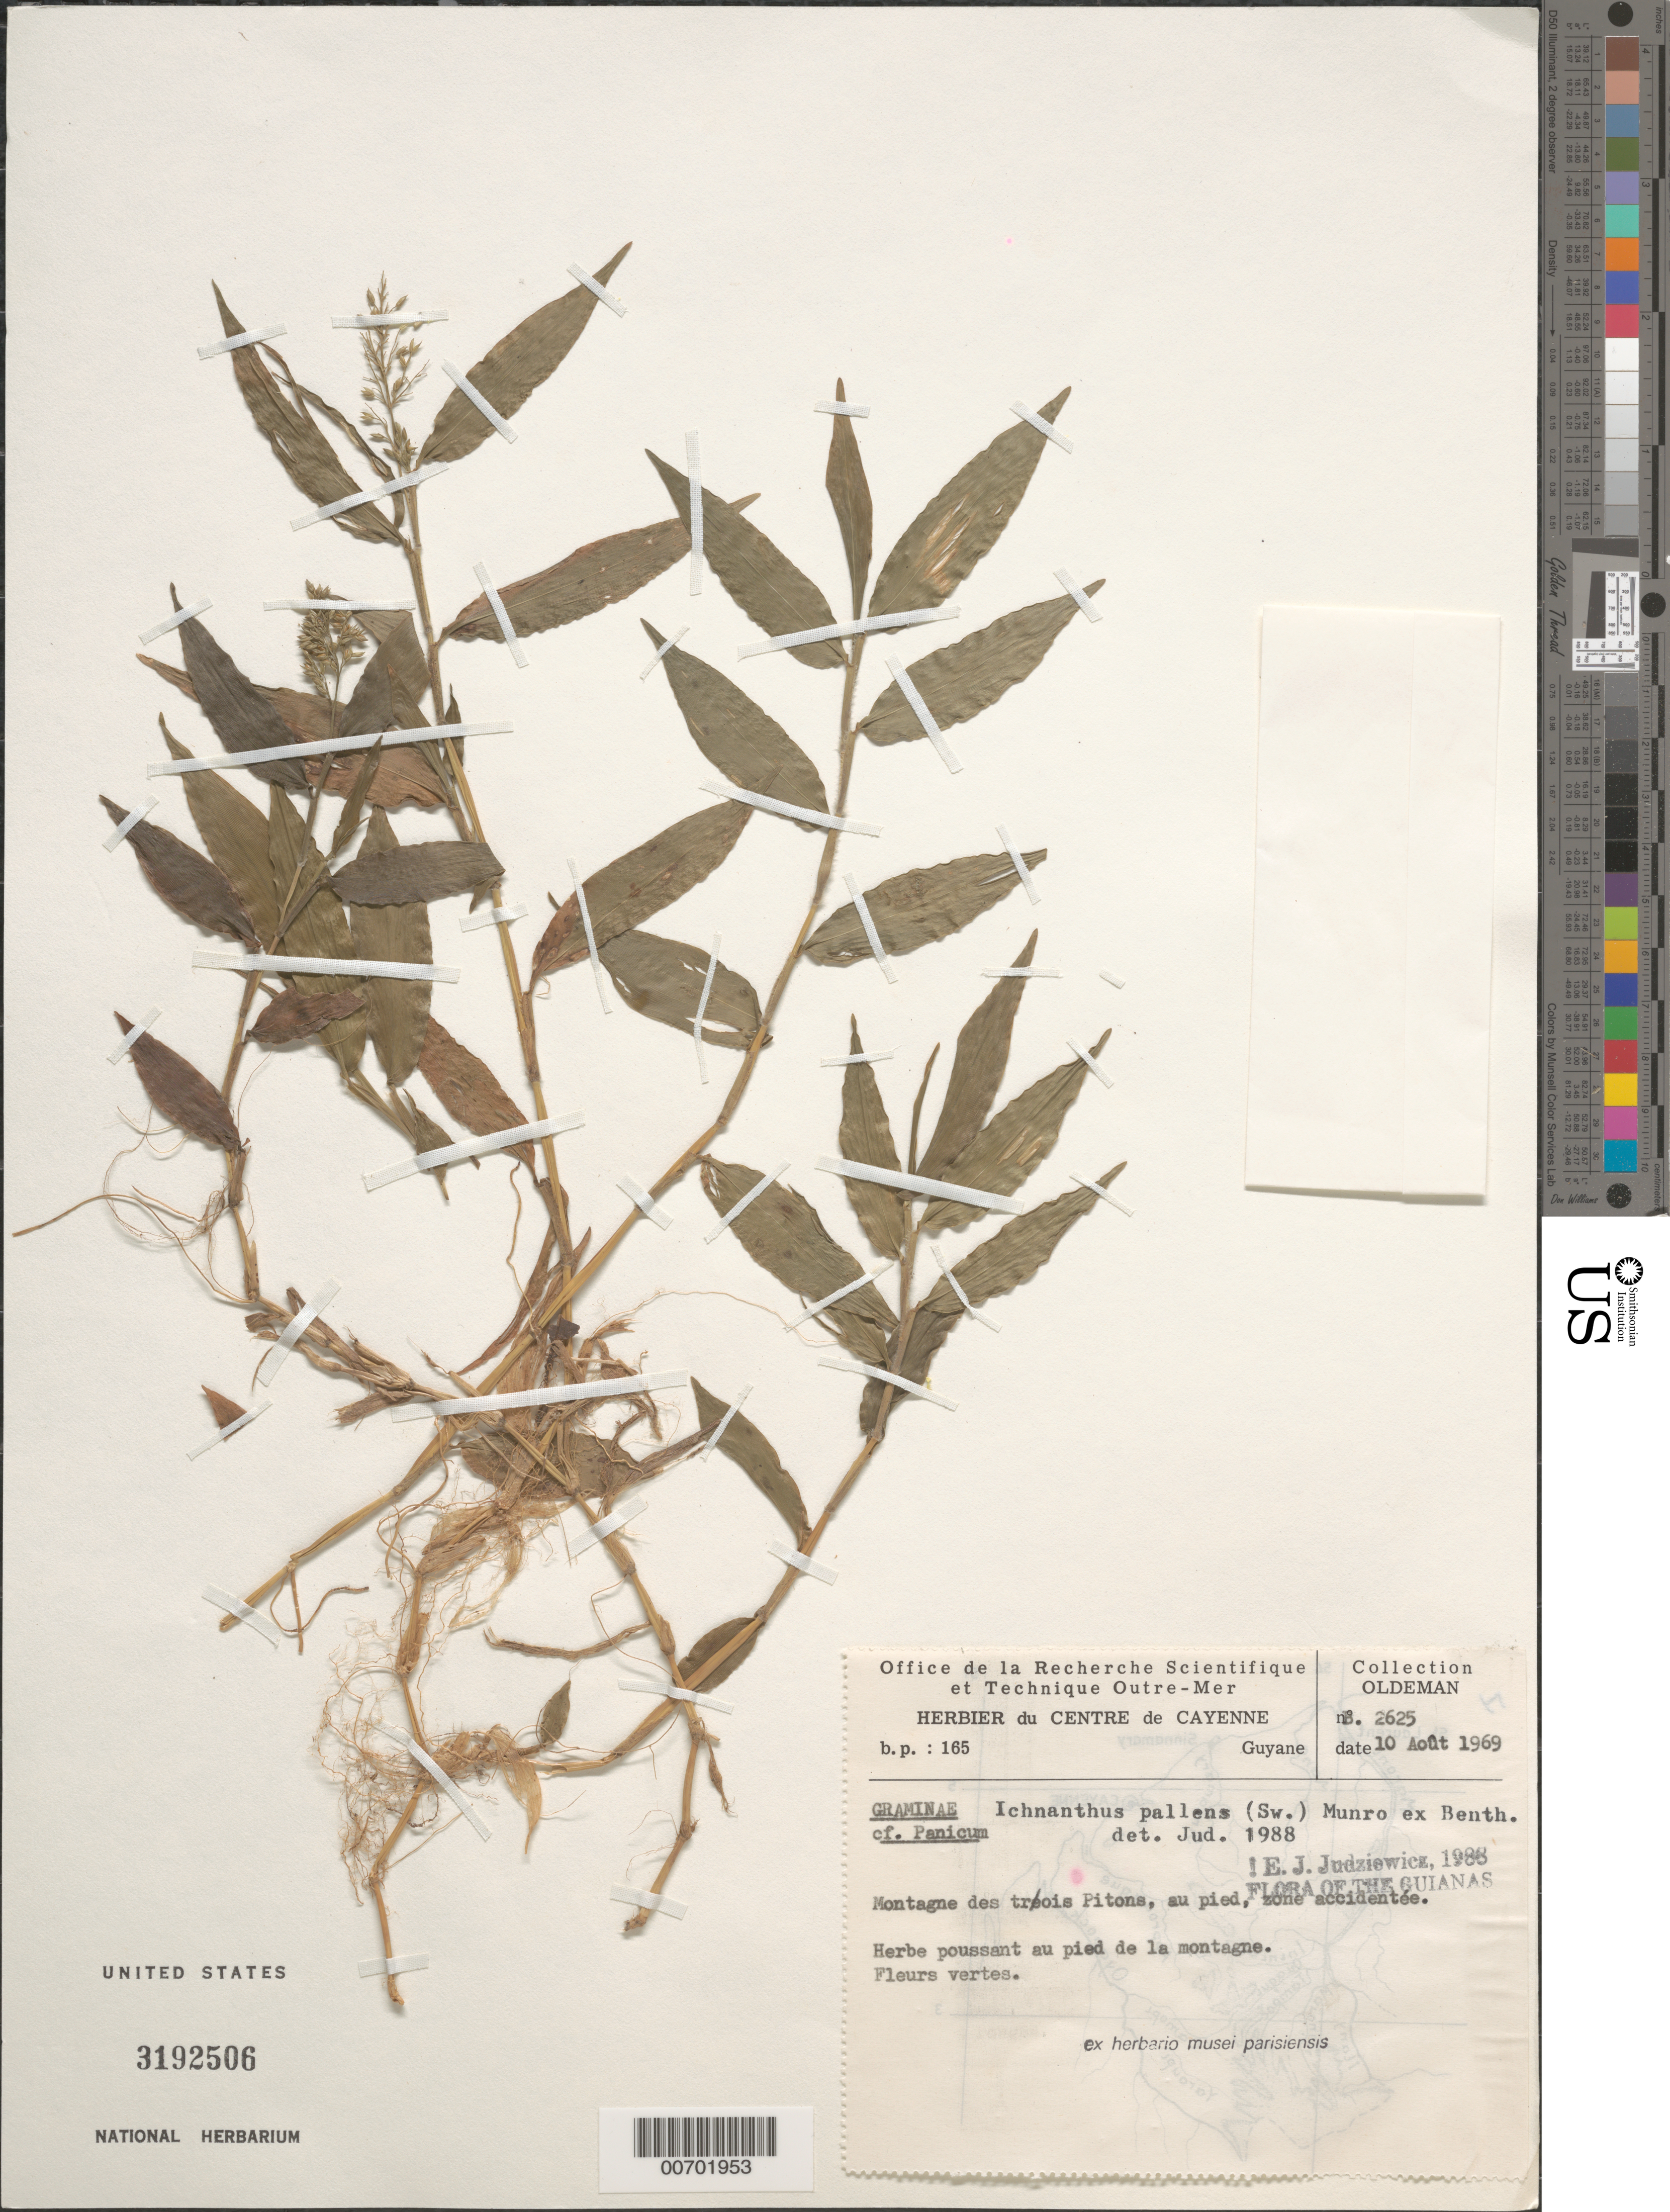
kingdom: Plantae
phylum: Tracheophyta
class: Liliopsida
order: Poales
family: Poaceae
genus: Ichnanthus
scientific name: Ichnanthus pallens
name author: (Sw.) Munro ex Benth.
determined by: Judziewicz, E. J.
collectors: R. Oldeman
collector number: B 2625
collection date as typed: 10 Aug 1969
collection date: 1969-08-10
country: French Guiana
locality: Montagne des Trois Pitons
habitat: Au pied, zone accidentée; poussant au pied de la montagne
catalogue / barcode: US 3192506